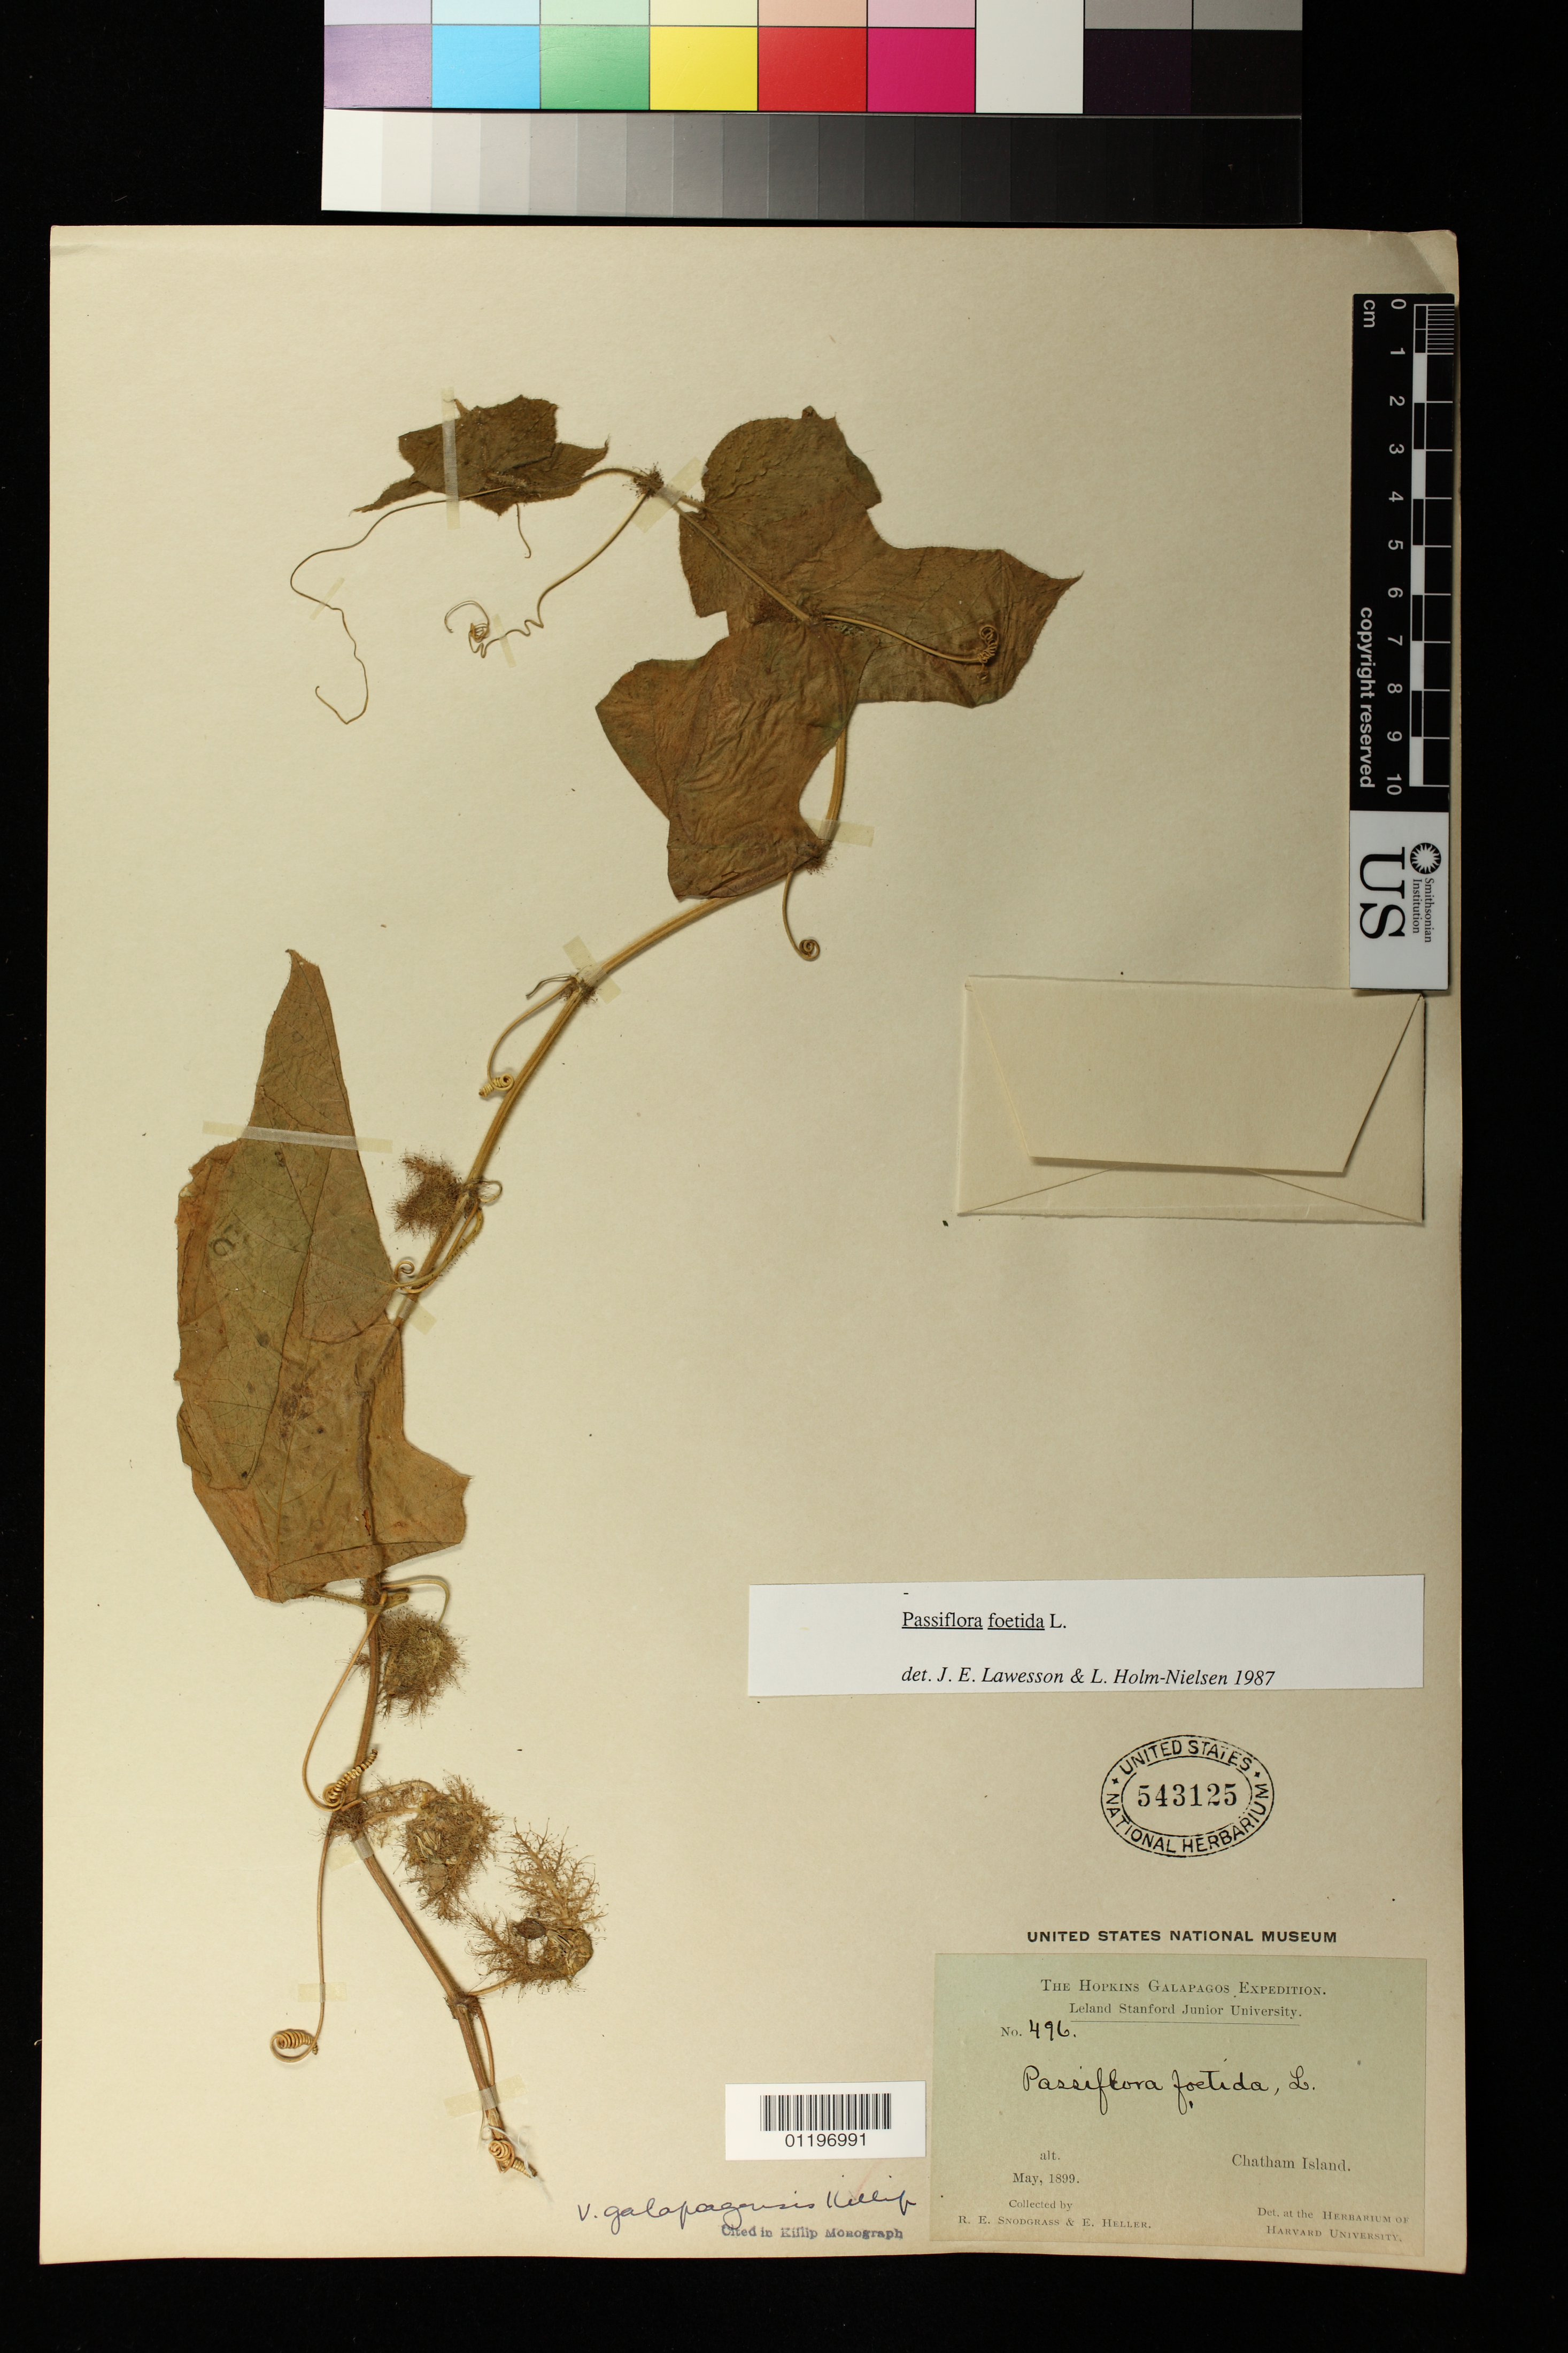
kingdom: Plantae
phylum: Tracheophyta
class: Magnoliopsida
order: Malpighiales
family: Passifloraceae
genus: Passiflora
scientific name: Passiflora foetida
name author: L.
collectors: R. E. Snodgrass & E. Heller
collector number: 496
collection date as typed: May 1899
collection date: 1899-05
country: Ecuador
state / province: Colón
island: San Cristóbal [Chatham]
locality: Chatham Island [San Cristóbal], Galapagos Islands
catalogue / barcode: US 543125